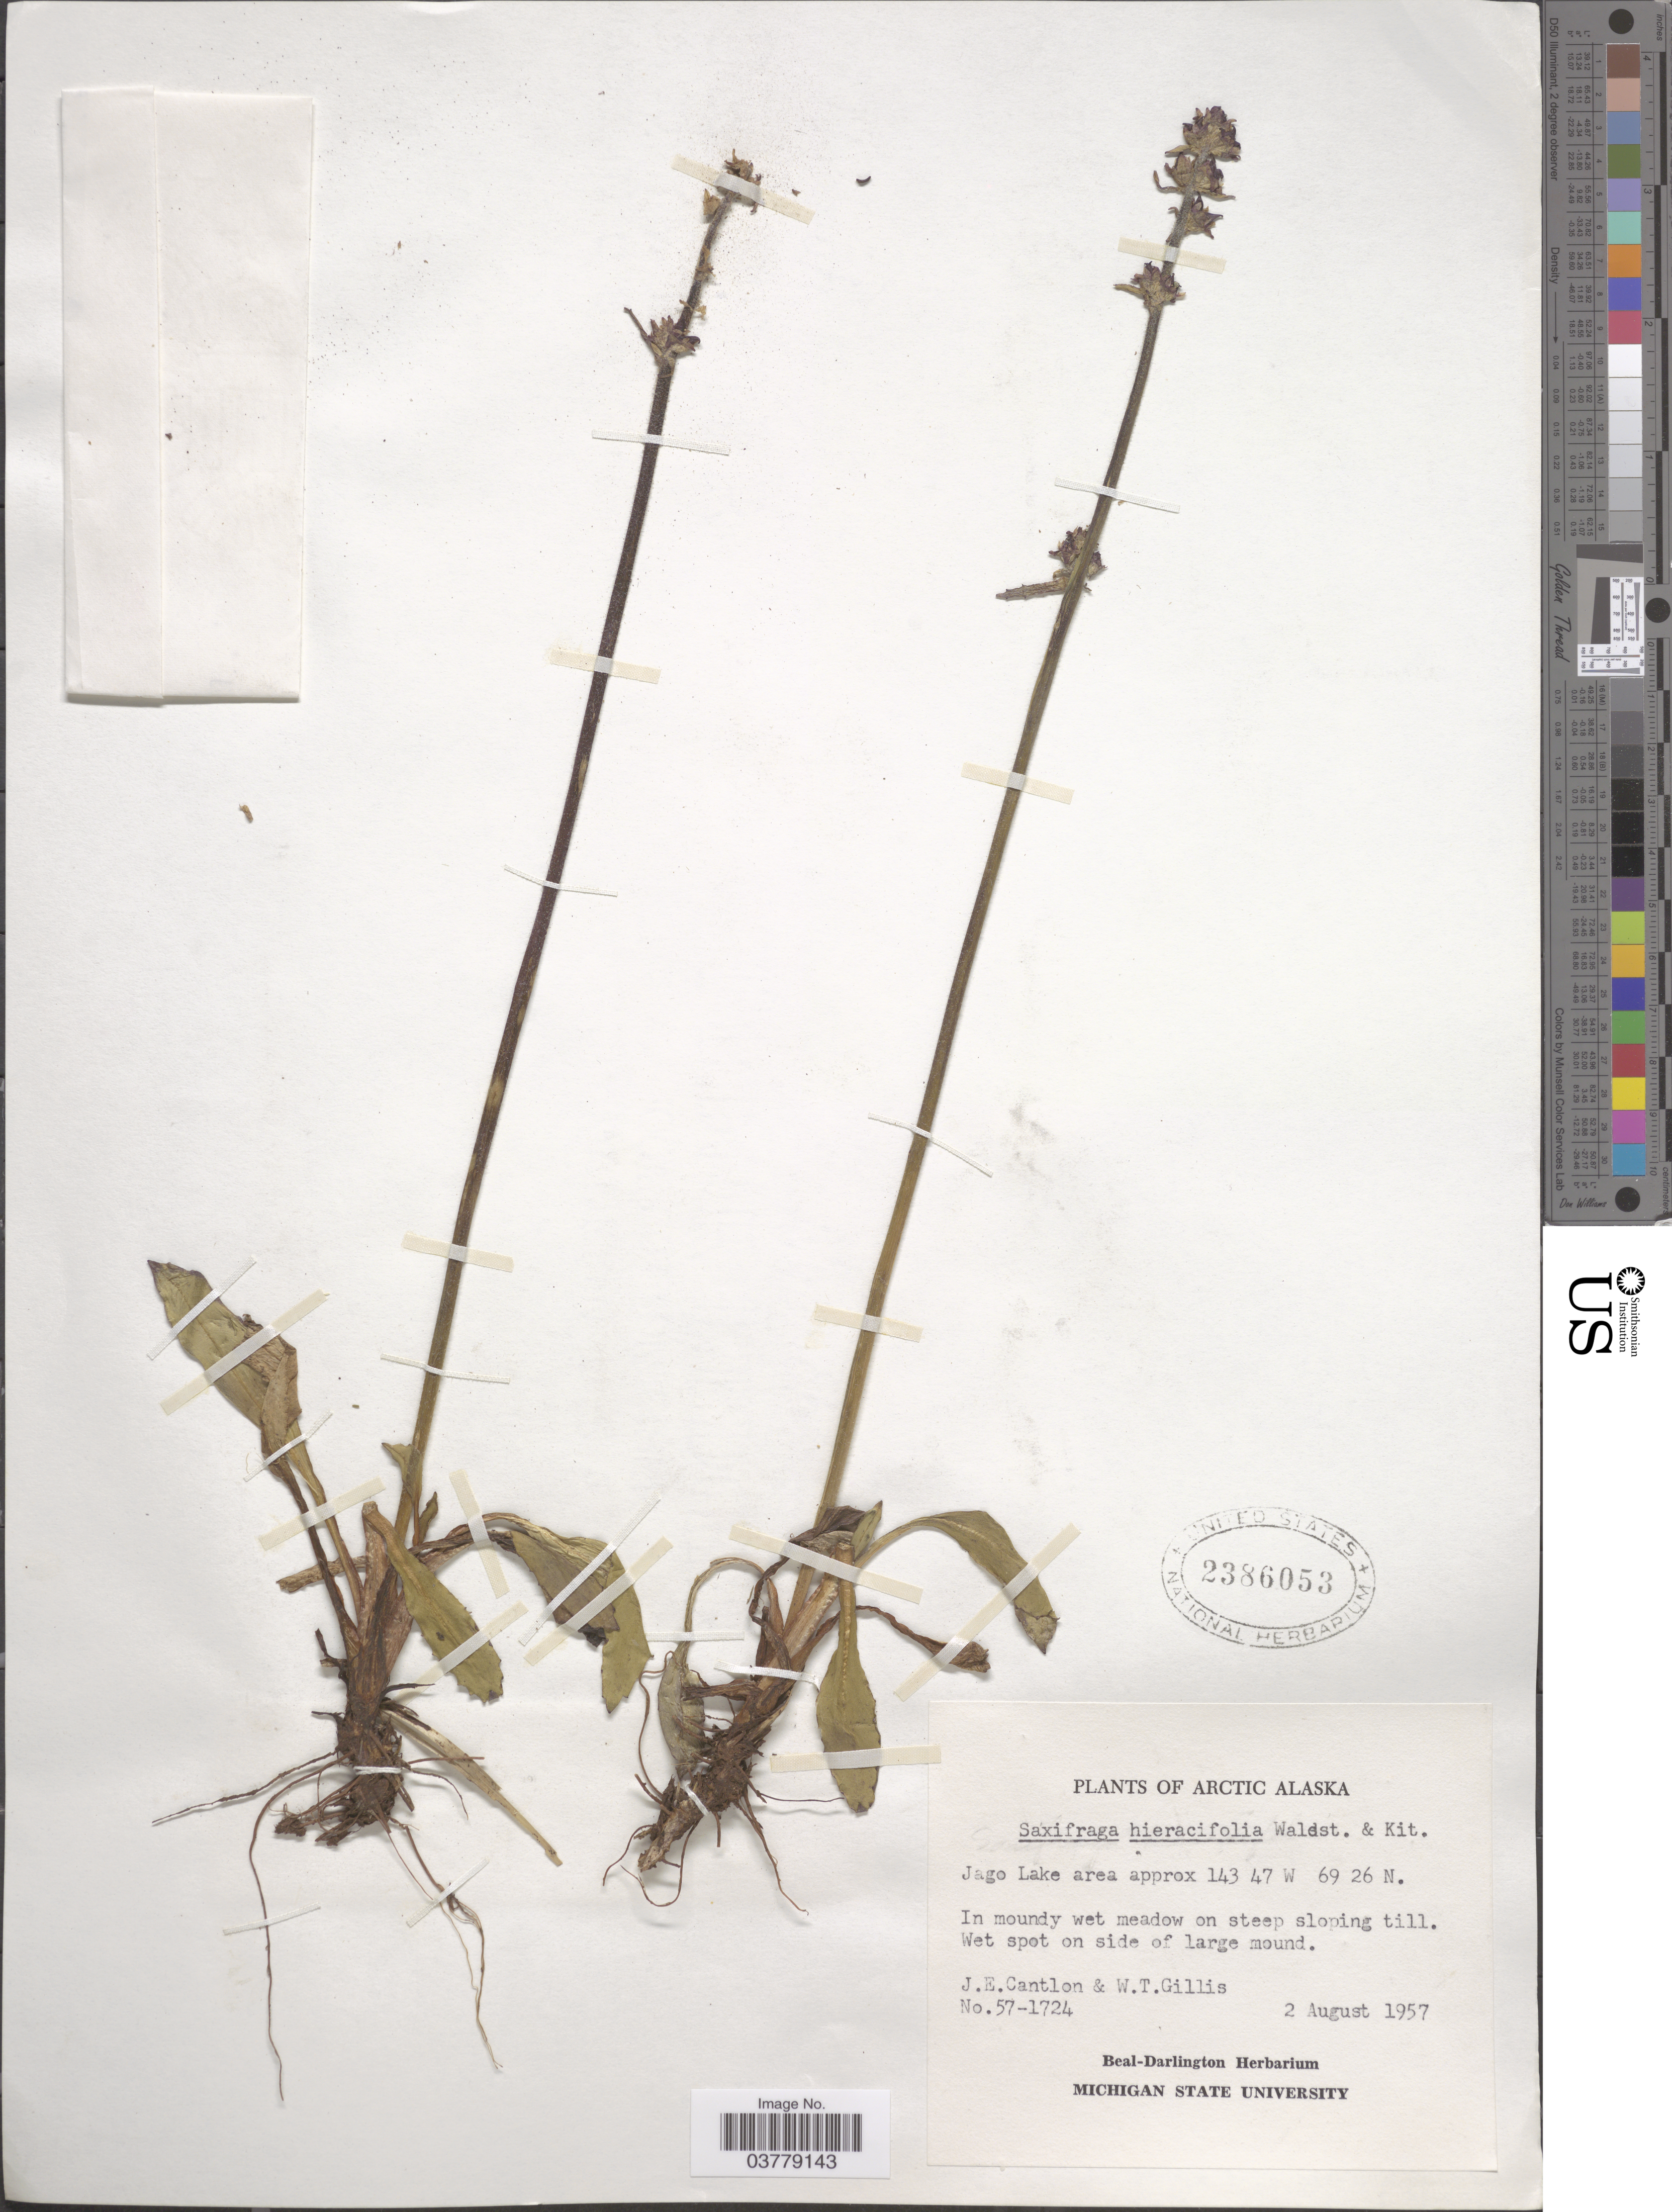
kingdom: Plantae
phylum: Tracheophyta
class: Magnoliopsida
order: Saxifragales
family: Saxifragaceae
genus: Micranthes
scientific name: Micranthes hieraciifolia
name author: (Waldst. & Kit. ex Willd.) Haw.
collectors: J. Cantlon & W. T. Gillis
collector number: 57-1724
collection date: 1957-08-02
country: United States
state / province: Alaska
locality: Arctic Alaska. Jago Lake area.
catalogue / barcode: US 2386053